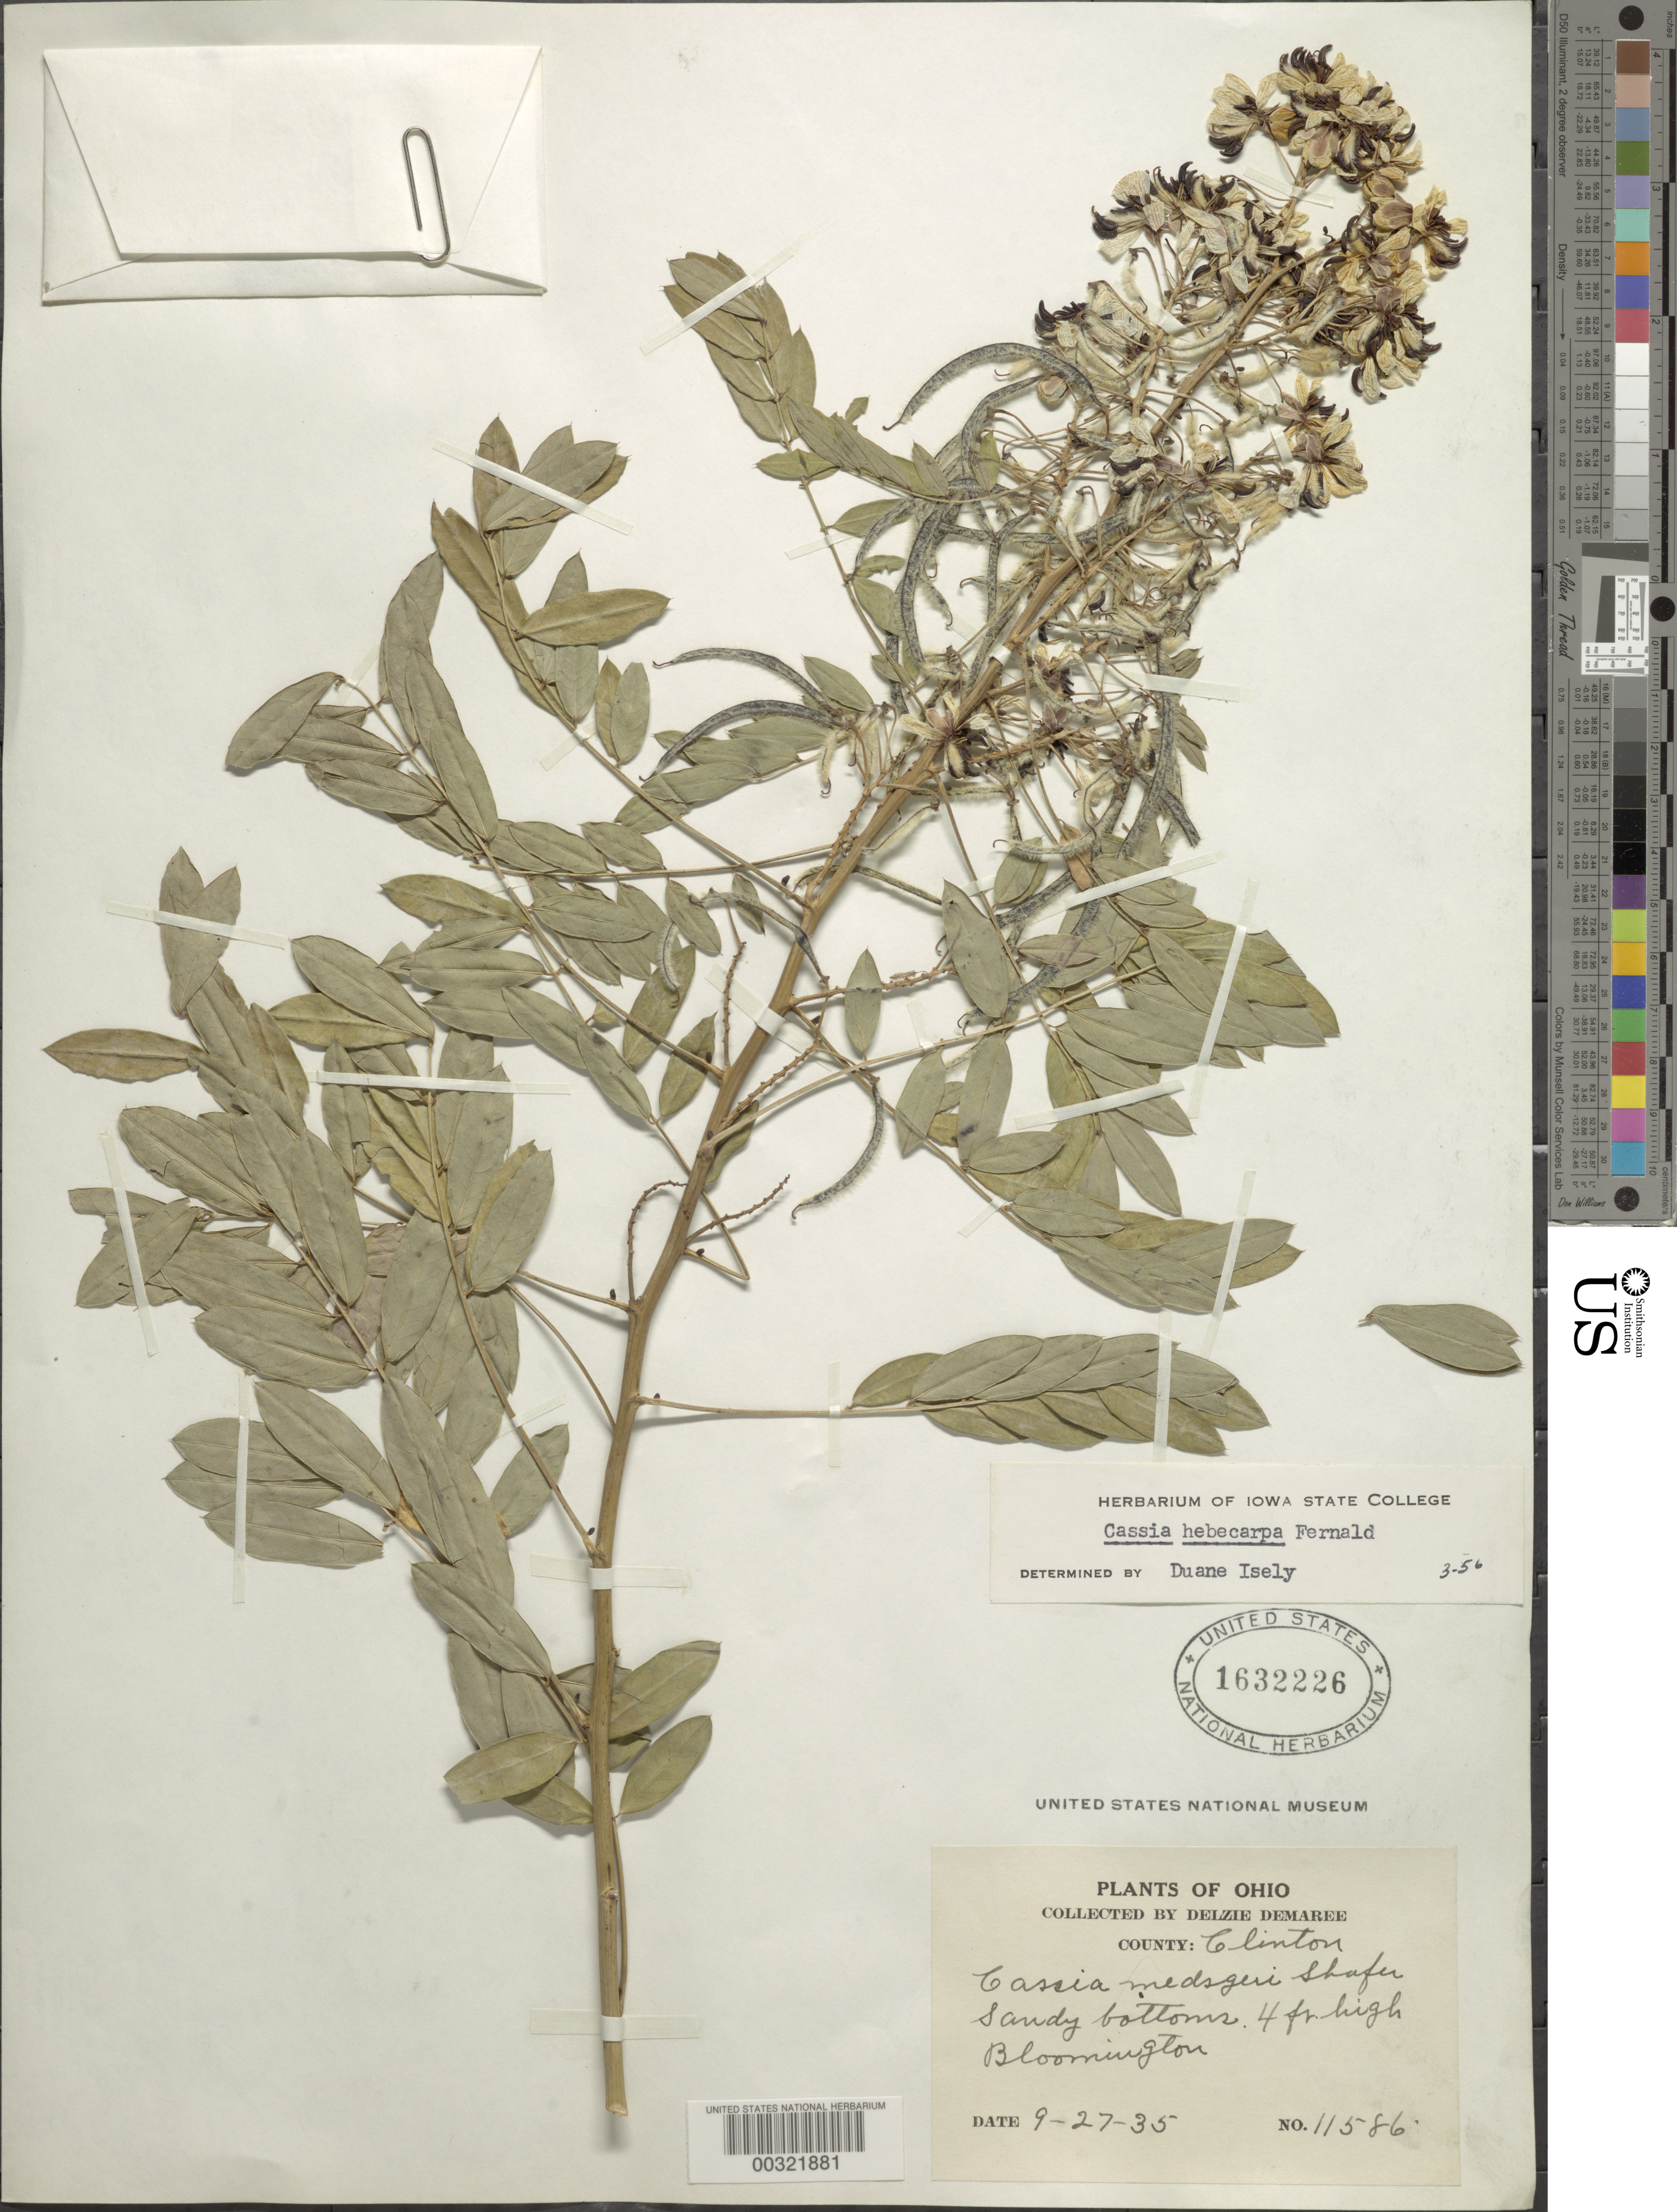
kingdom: Plantae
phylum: Tracheophyta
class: Magnoliopsida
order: Fabales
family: Fabaceae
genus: Senna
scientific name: Senna hebecarpa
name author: (Fernald) H.S. Irwin & Barneby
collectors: D. Demaree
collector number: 11586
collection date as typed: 27 Sep 1935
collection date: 1935-09-27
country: United States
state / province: Ohio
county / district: Clinton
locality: Bloomington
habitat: Sandy bottoms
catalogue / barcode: US 1632226